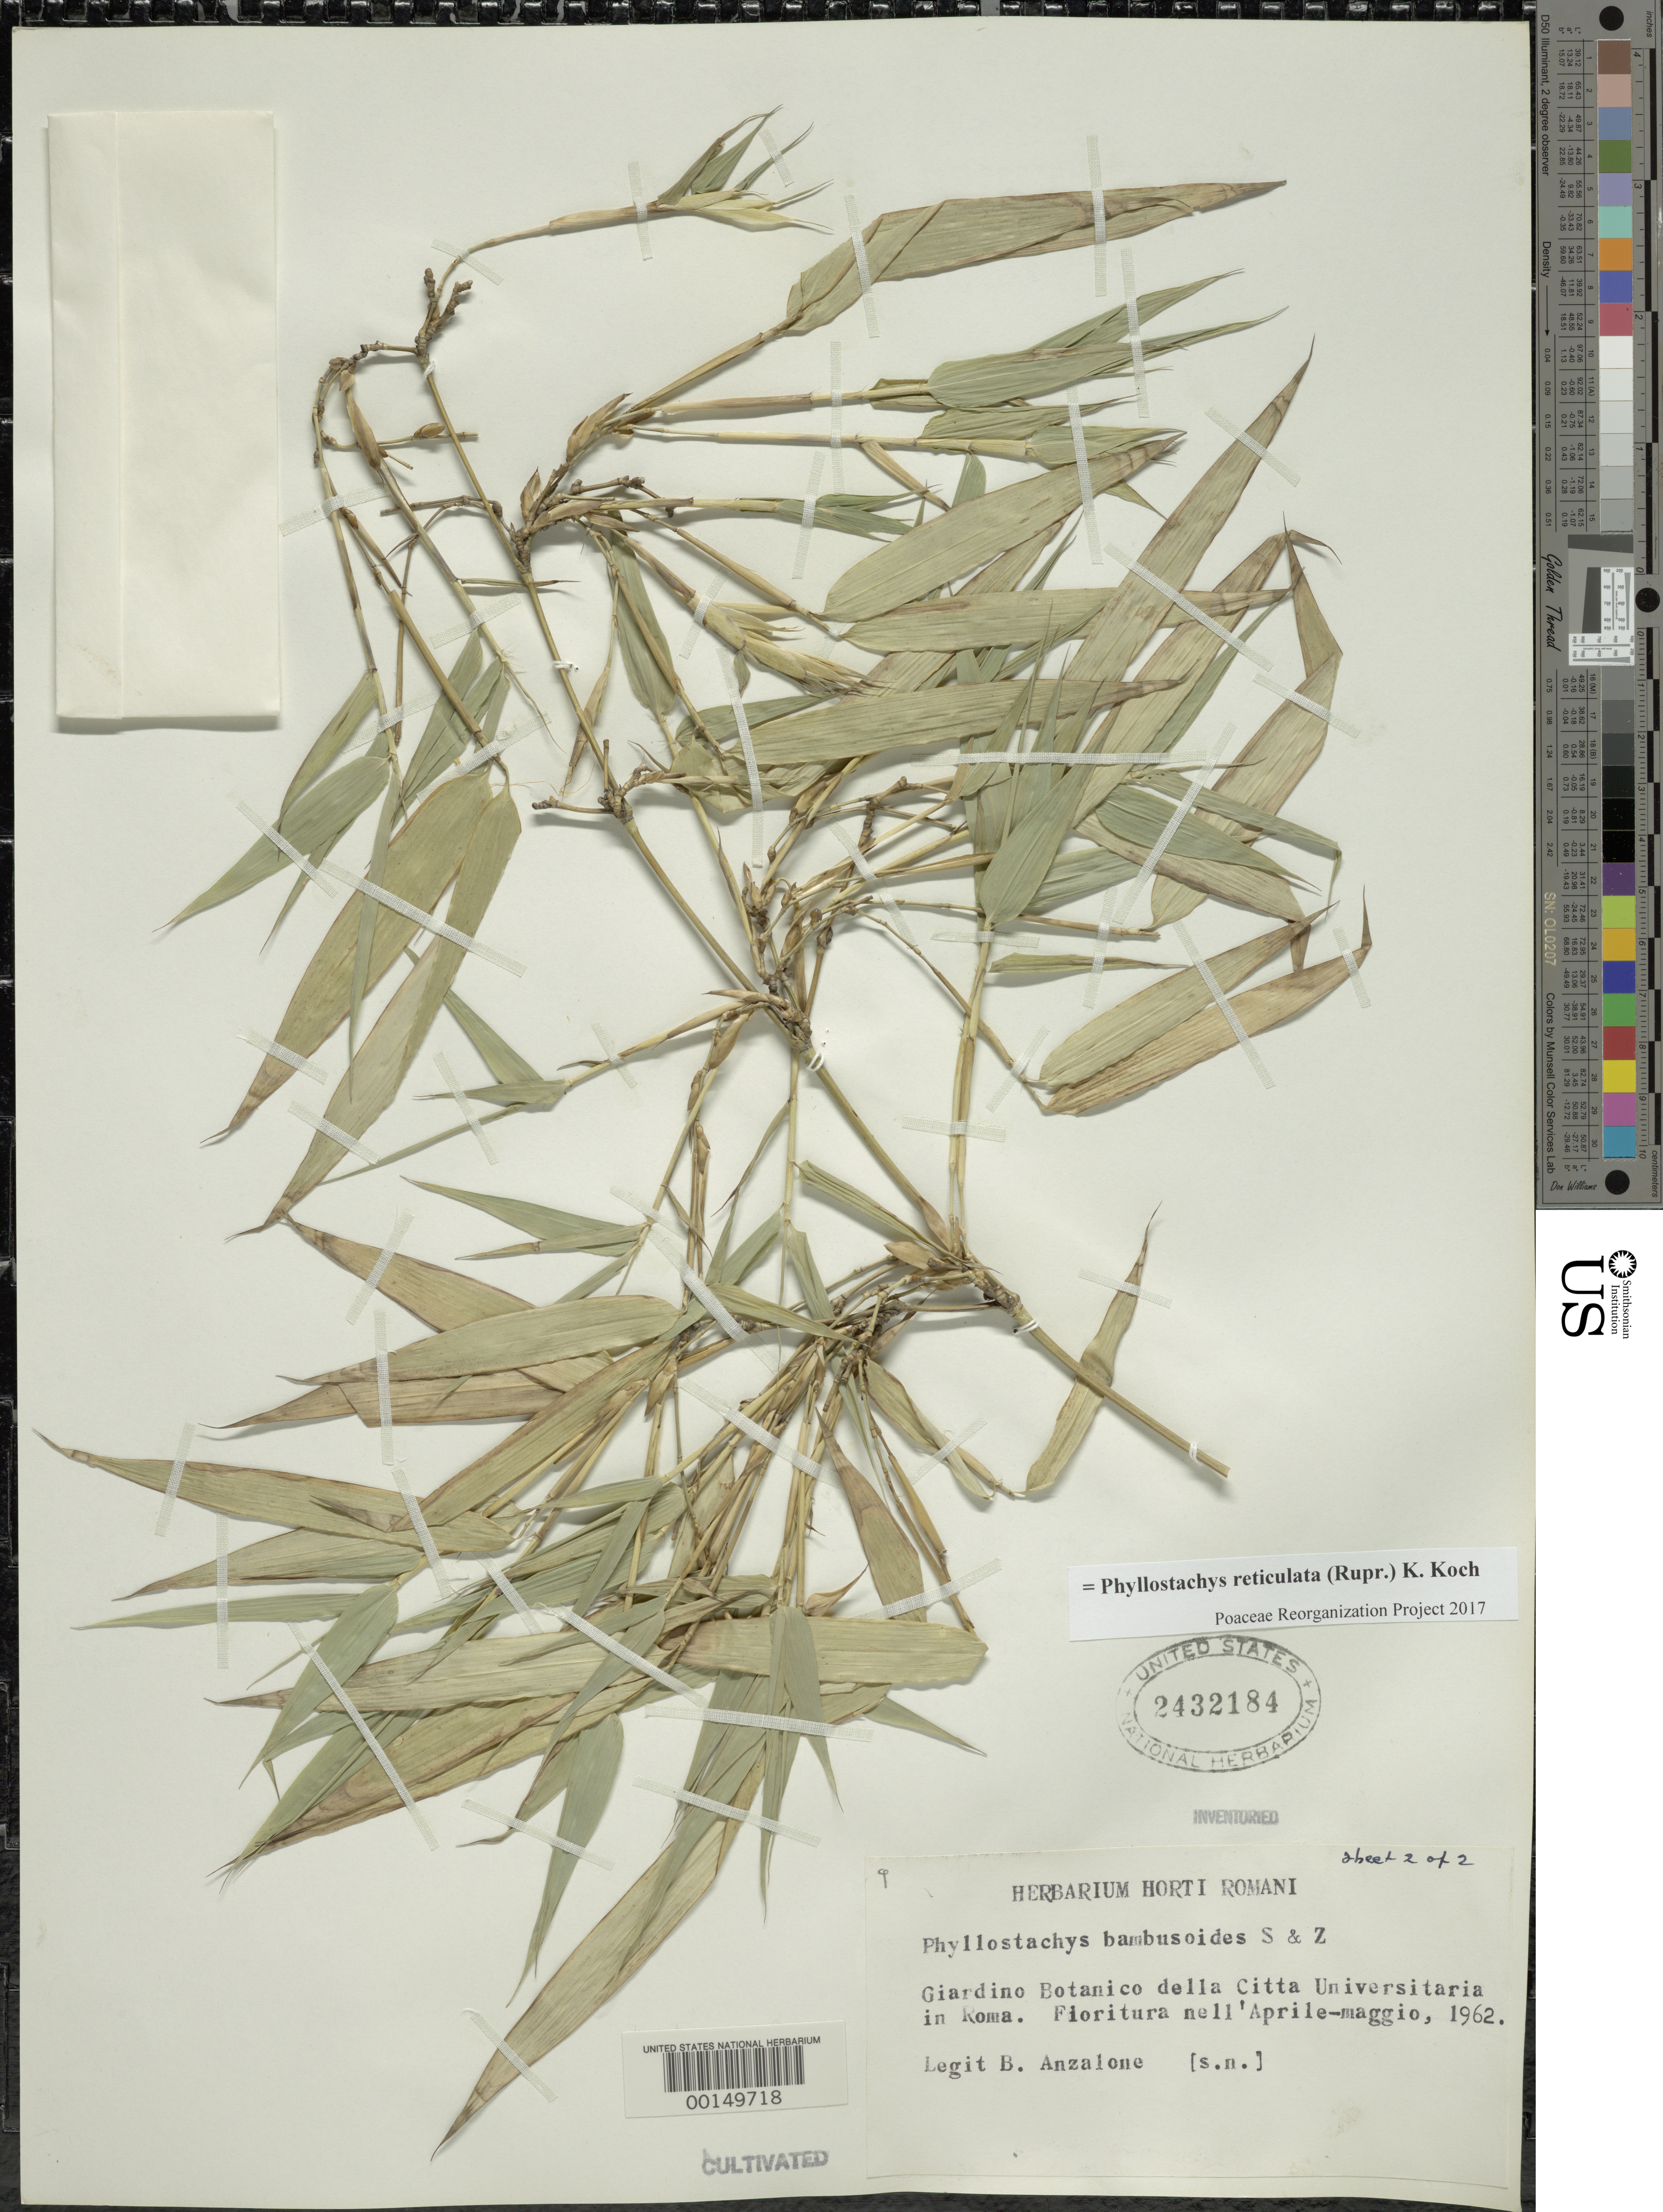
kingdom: Plantae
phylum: Tracheophyta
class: Liliopsida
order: Poales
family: Poaceae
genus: Phyllostachys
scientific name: Phyllostachys reticulata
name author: (Rupr.) K. Koch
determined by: Poaceae Reorganization Project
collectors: B. Anzalone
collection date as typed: Apr 1962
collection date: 1962-04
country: Italy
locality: Roma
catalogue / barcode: US 2432184